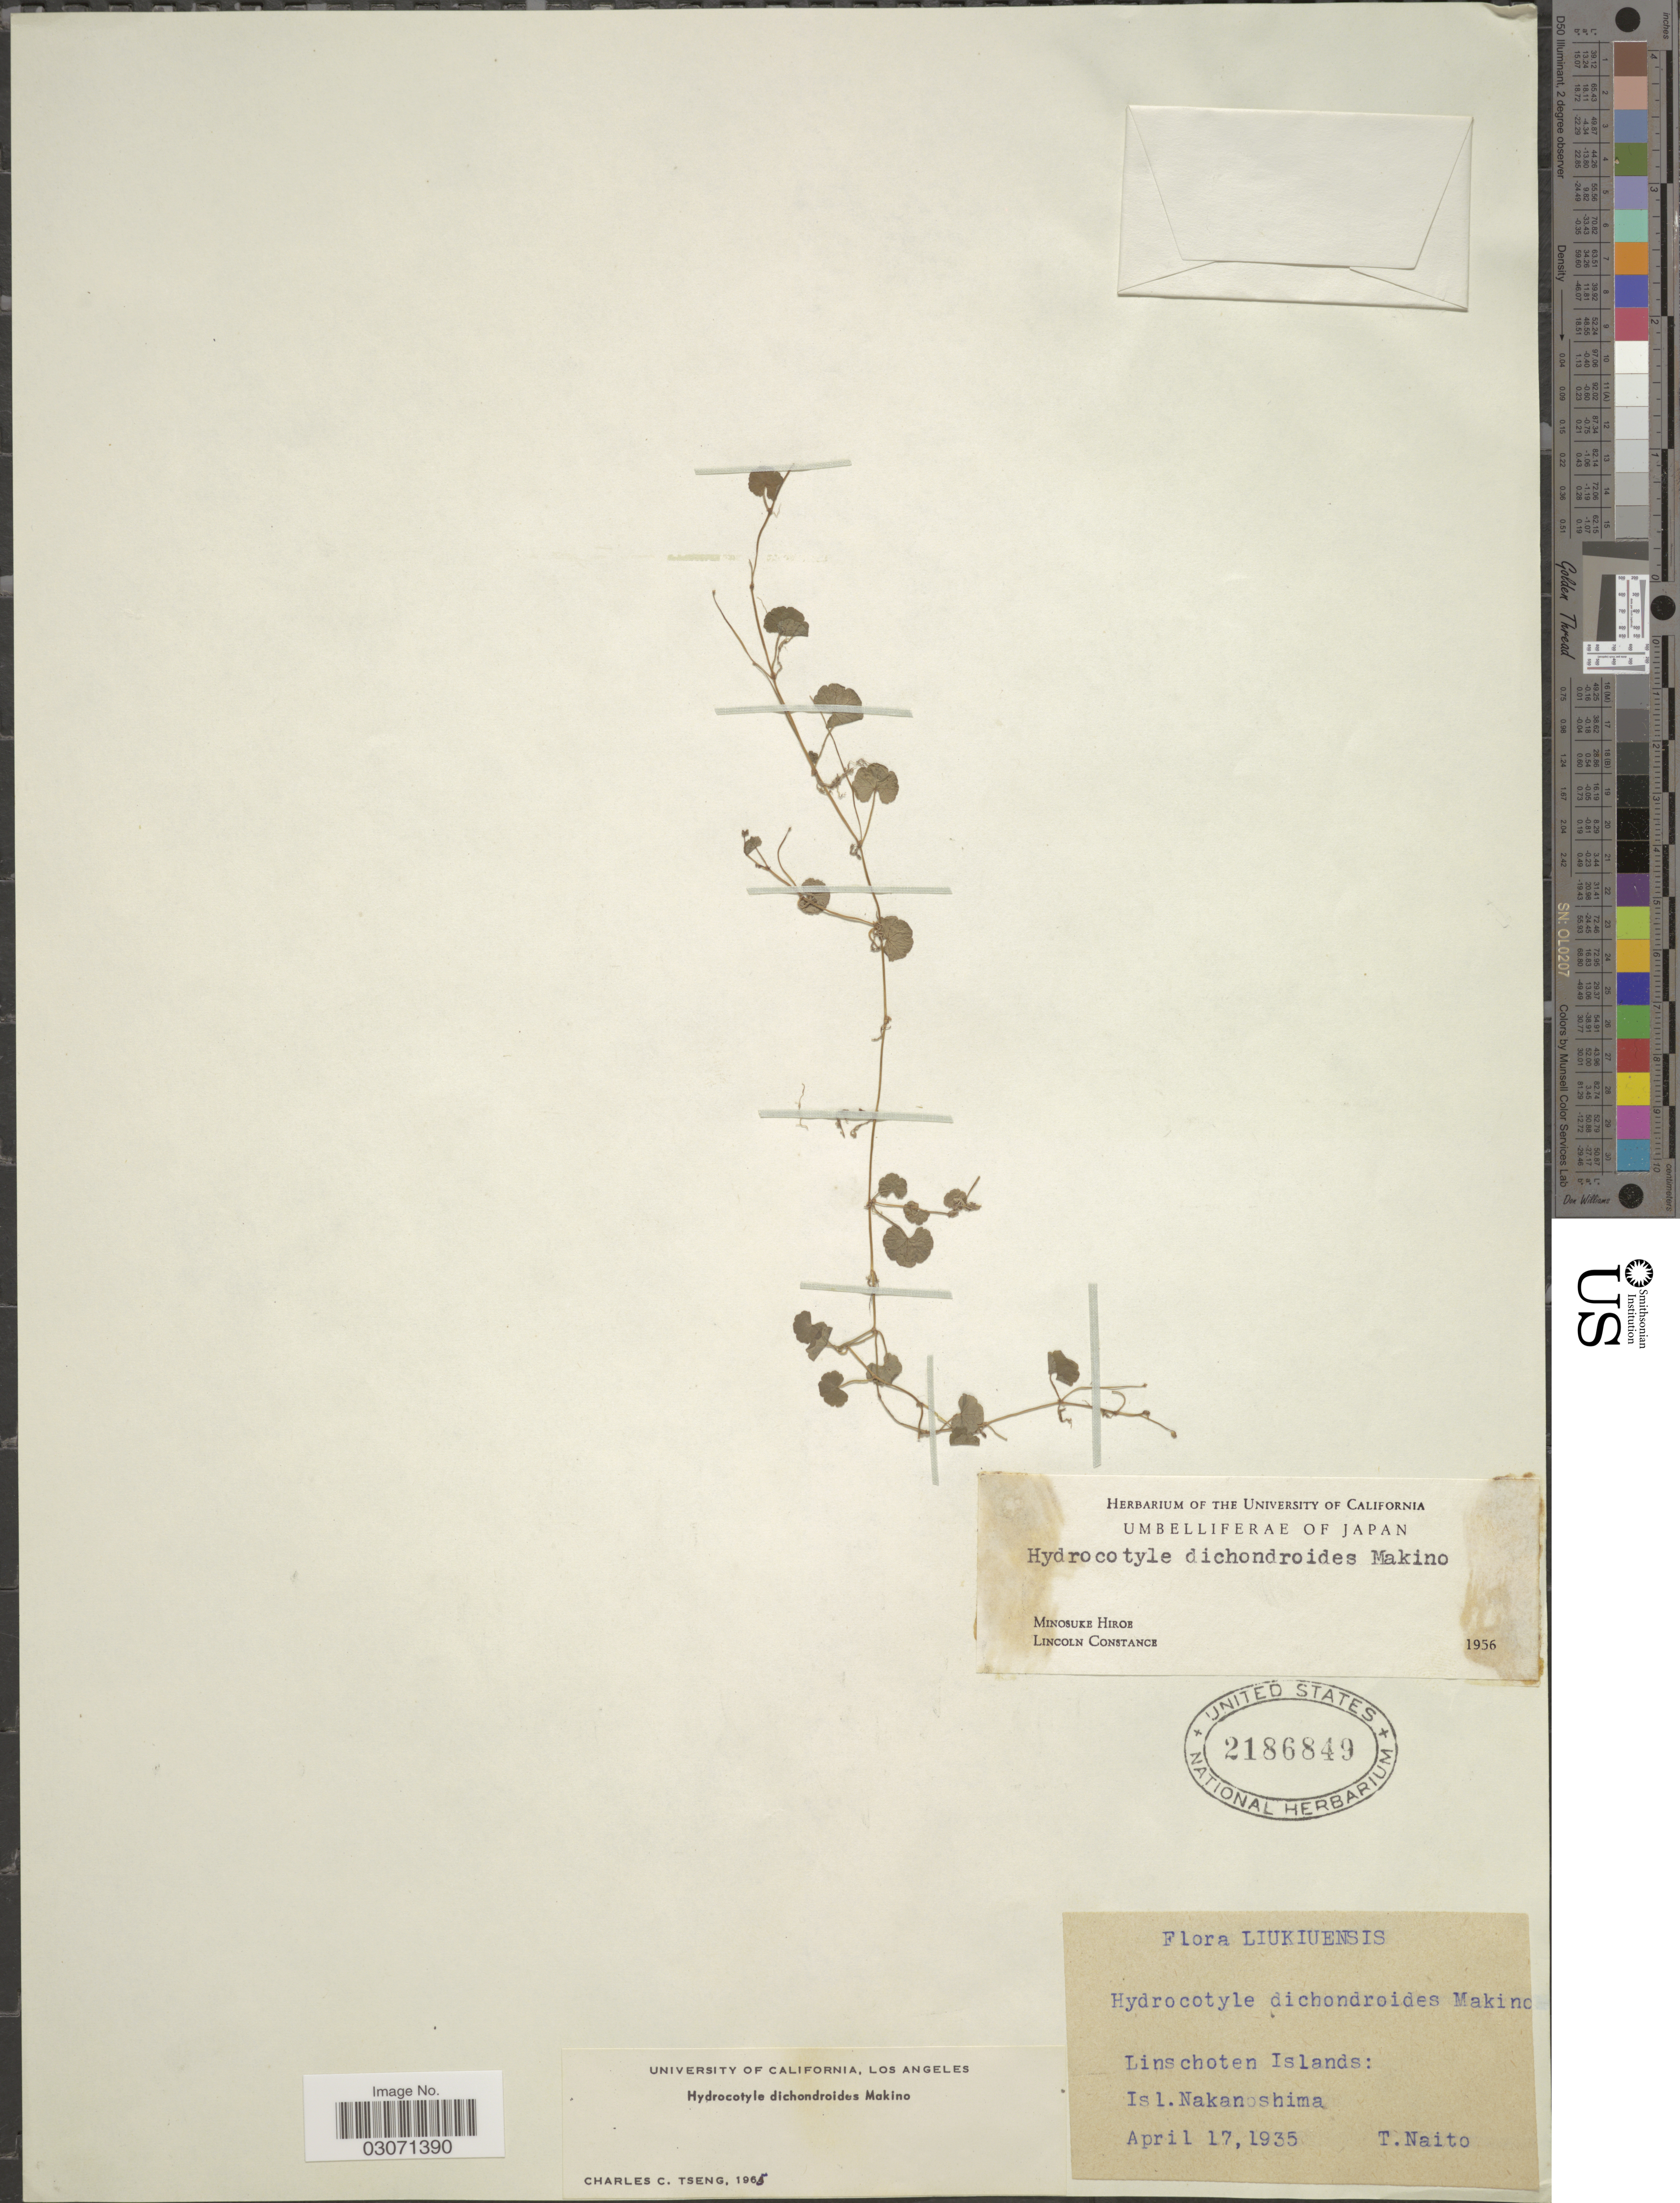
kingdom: Plantae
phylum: Tracheophyta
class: Magnoliopsida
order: Apiales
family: Araliaceae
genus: Hydrocotyle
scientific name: Hydrocotyle dichondroides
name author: Makino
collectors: T. Naito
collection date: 1935-04-17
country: Japan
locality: Liukiuensis. Linschoten Islands: Isl. Nakanoshima.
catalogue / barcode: US 2186849